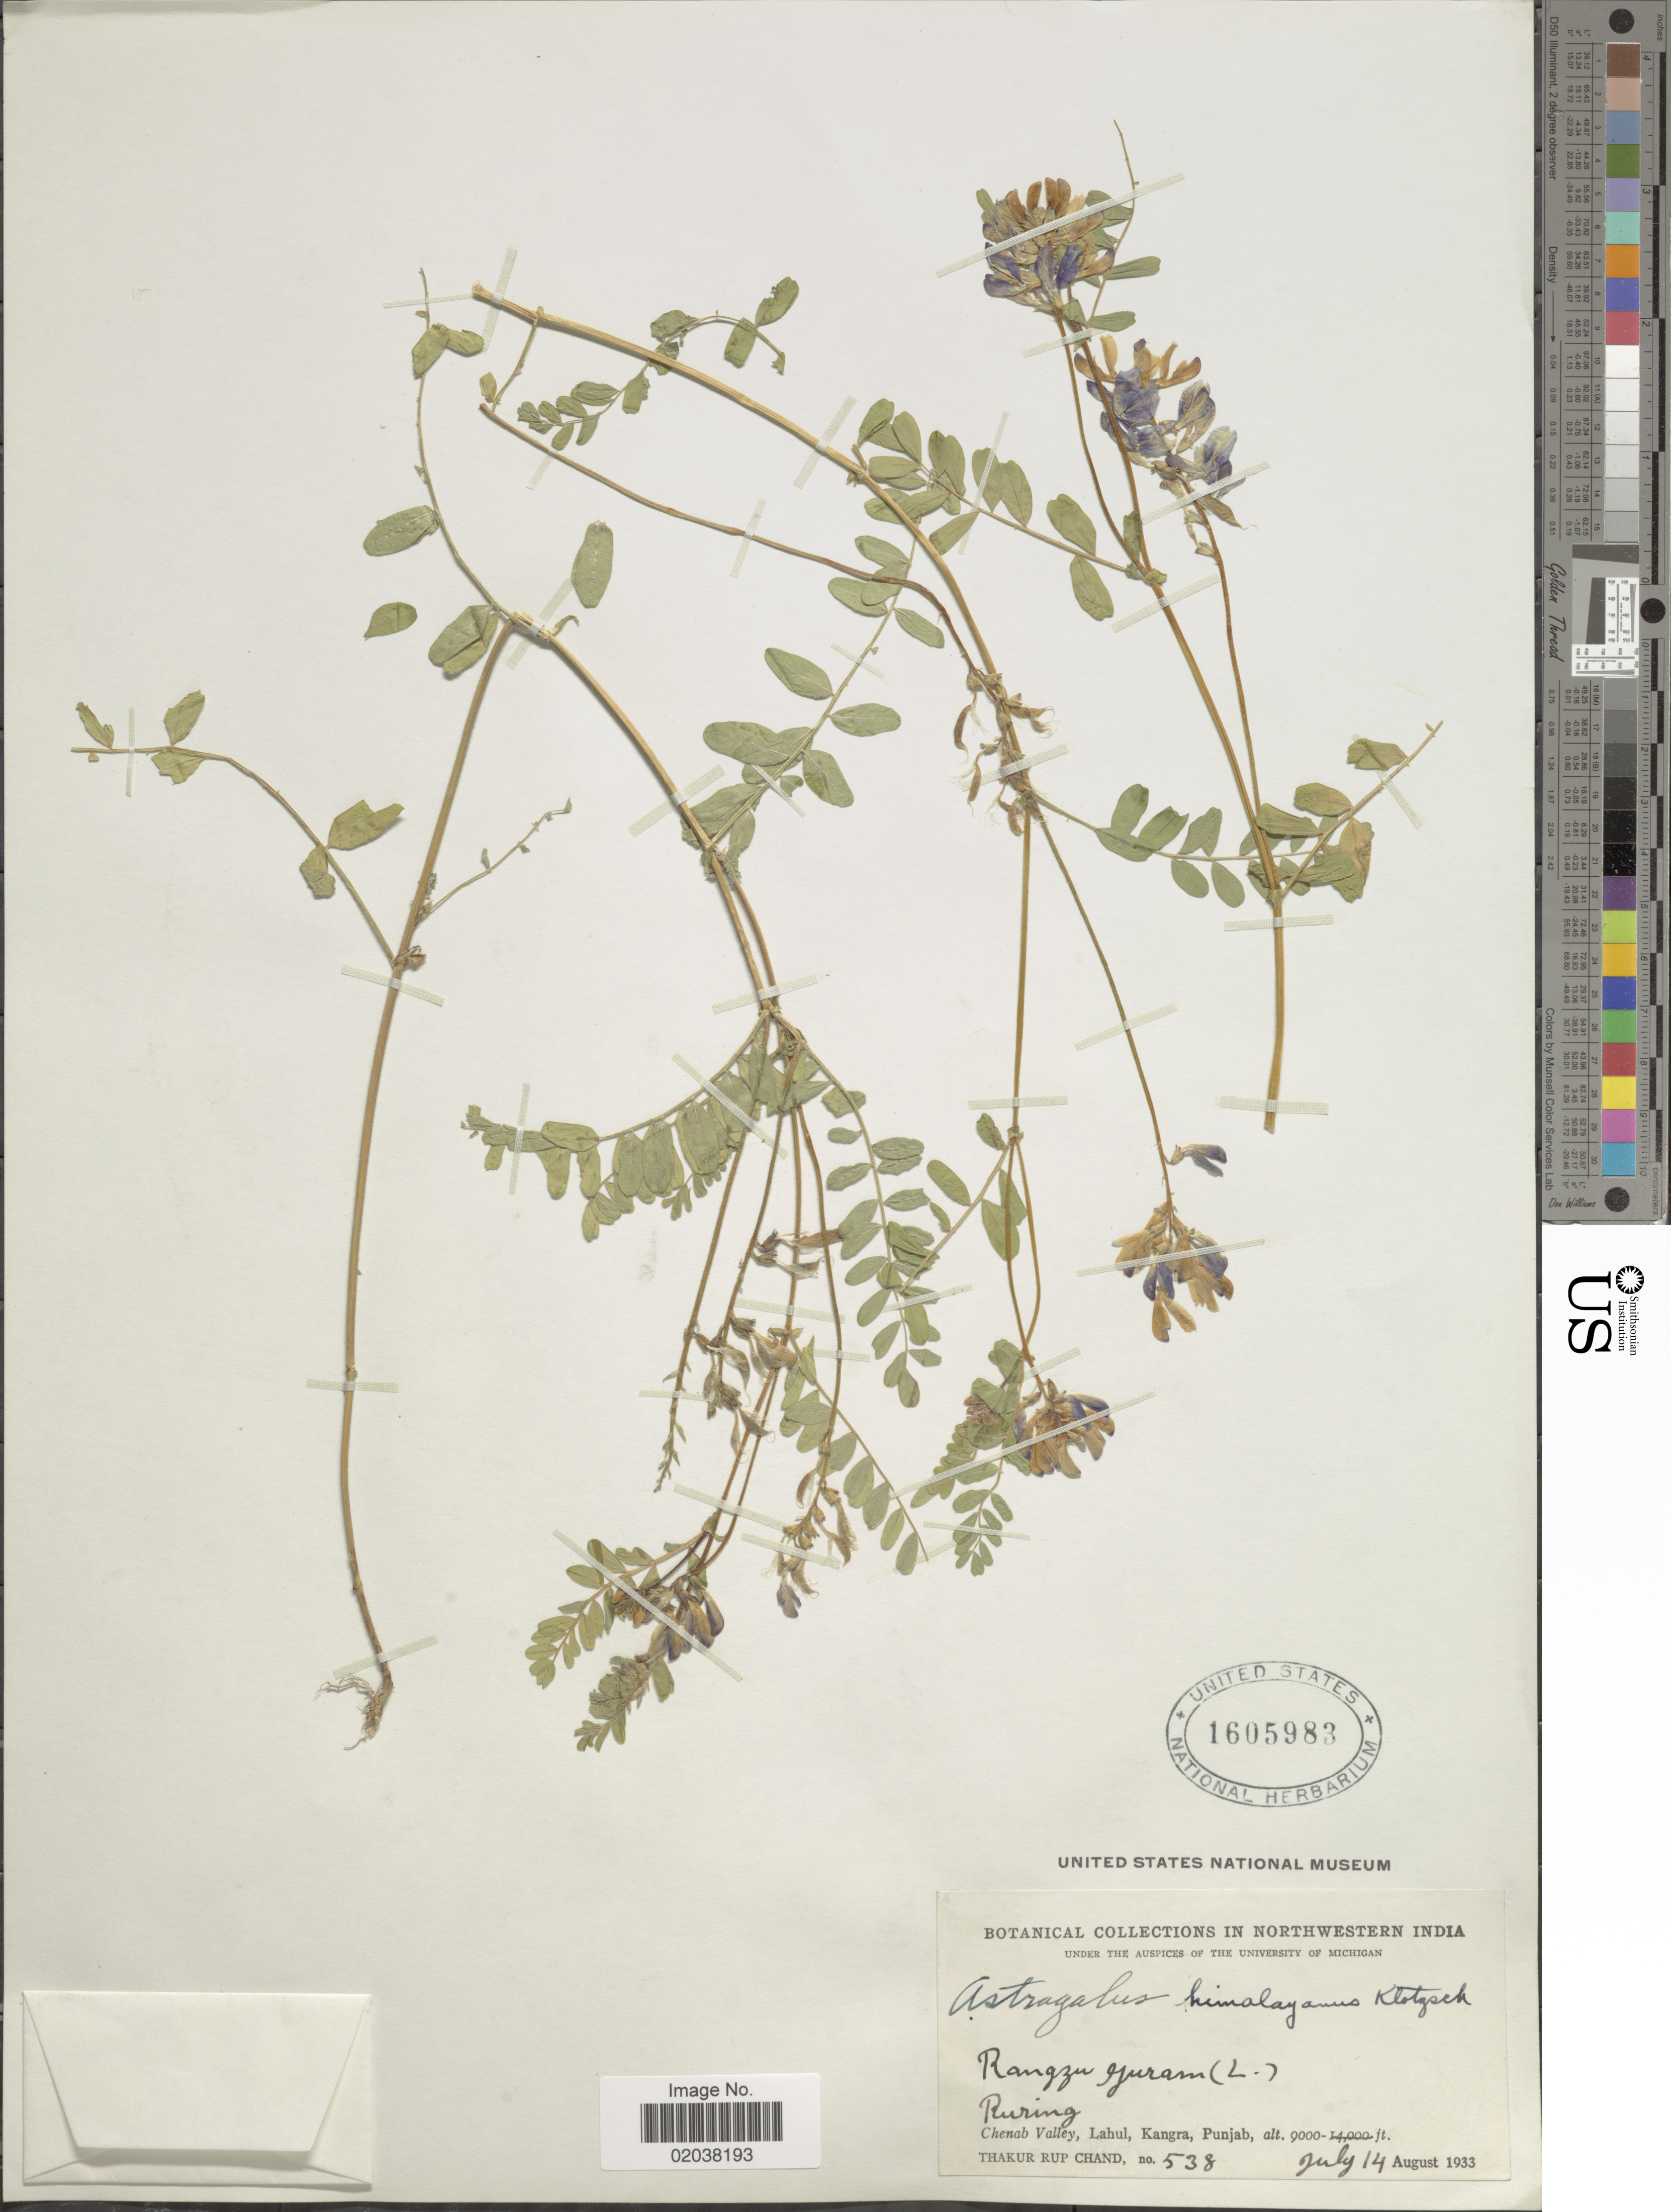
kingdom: Plantae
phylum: Tracheophyta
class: Magnoliopsida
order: Fabales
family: Fabaceae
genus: Astragalus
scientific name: Astragalus himalayanus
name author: Klotzsch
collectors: T. R. Chand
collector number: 538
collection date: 1933-07-14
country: India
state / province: Punjab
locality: Northwestern India, Rangzu Juran (L), Ruring, Chenab Valley, Lahul, Kangra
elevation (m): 2743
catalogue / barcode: US 1605983